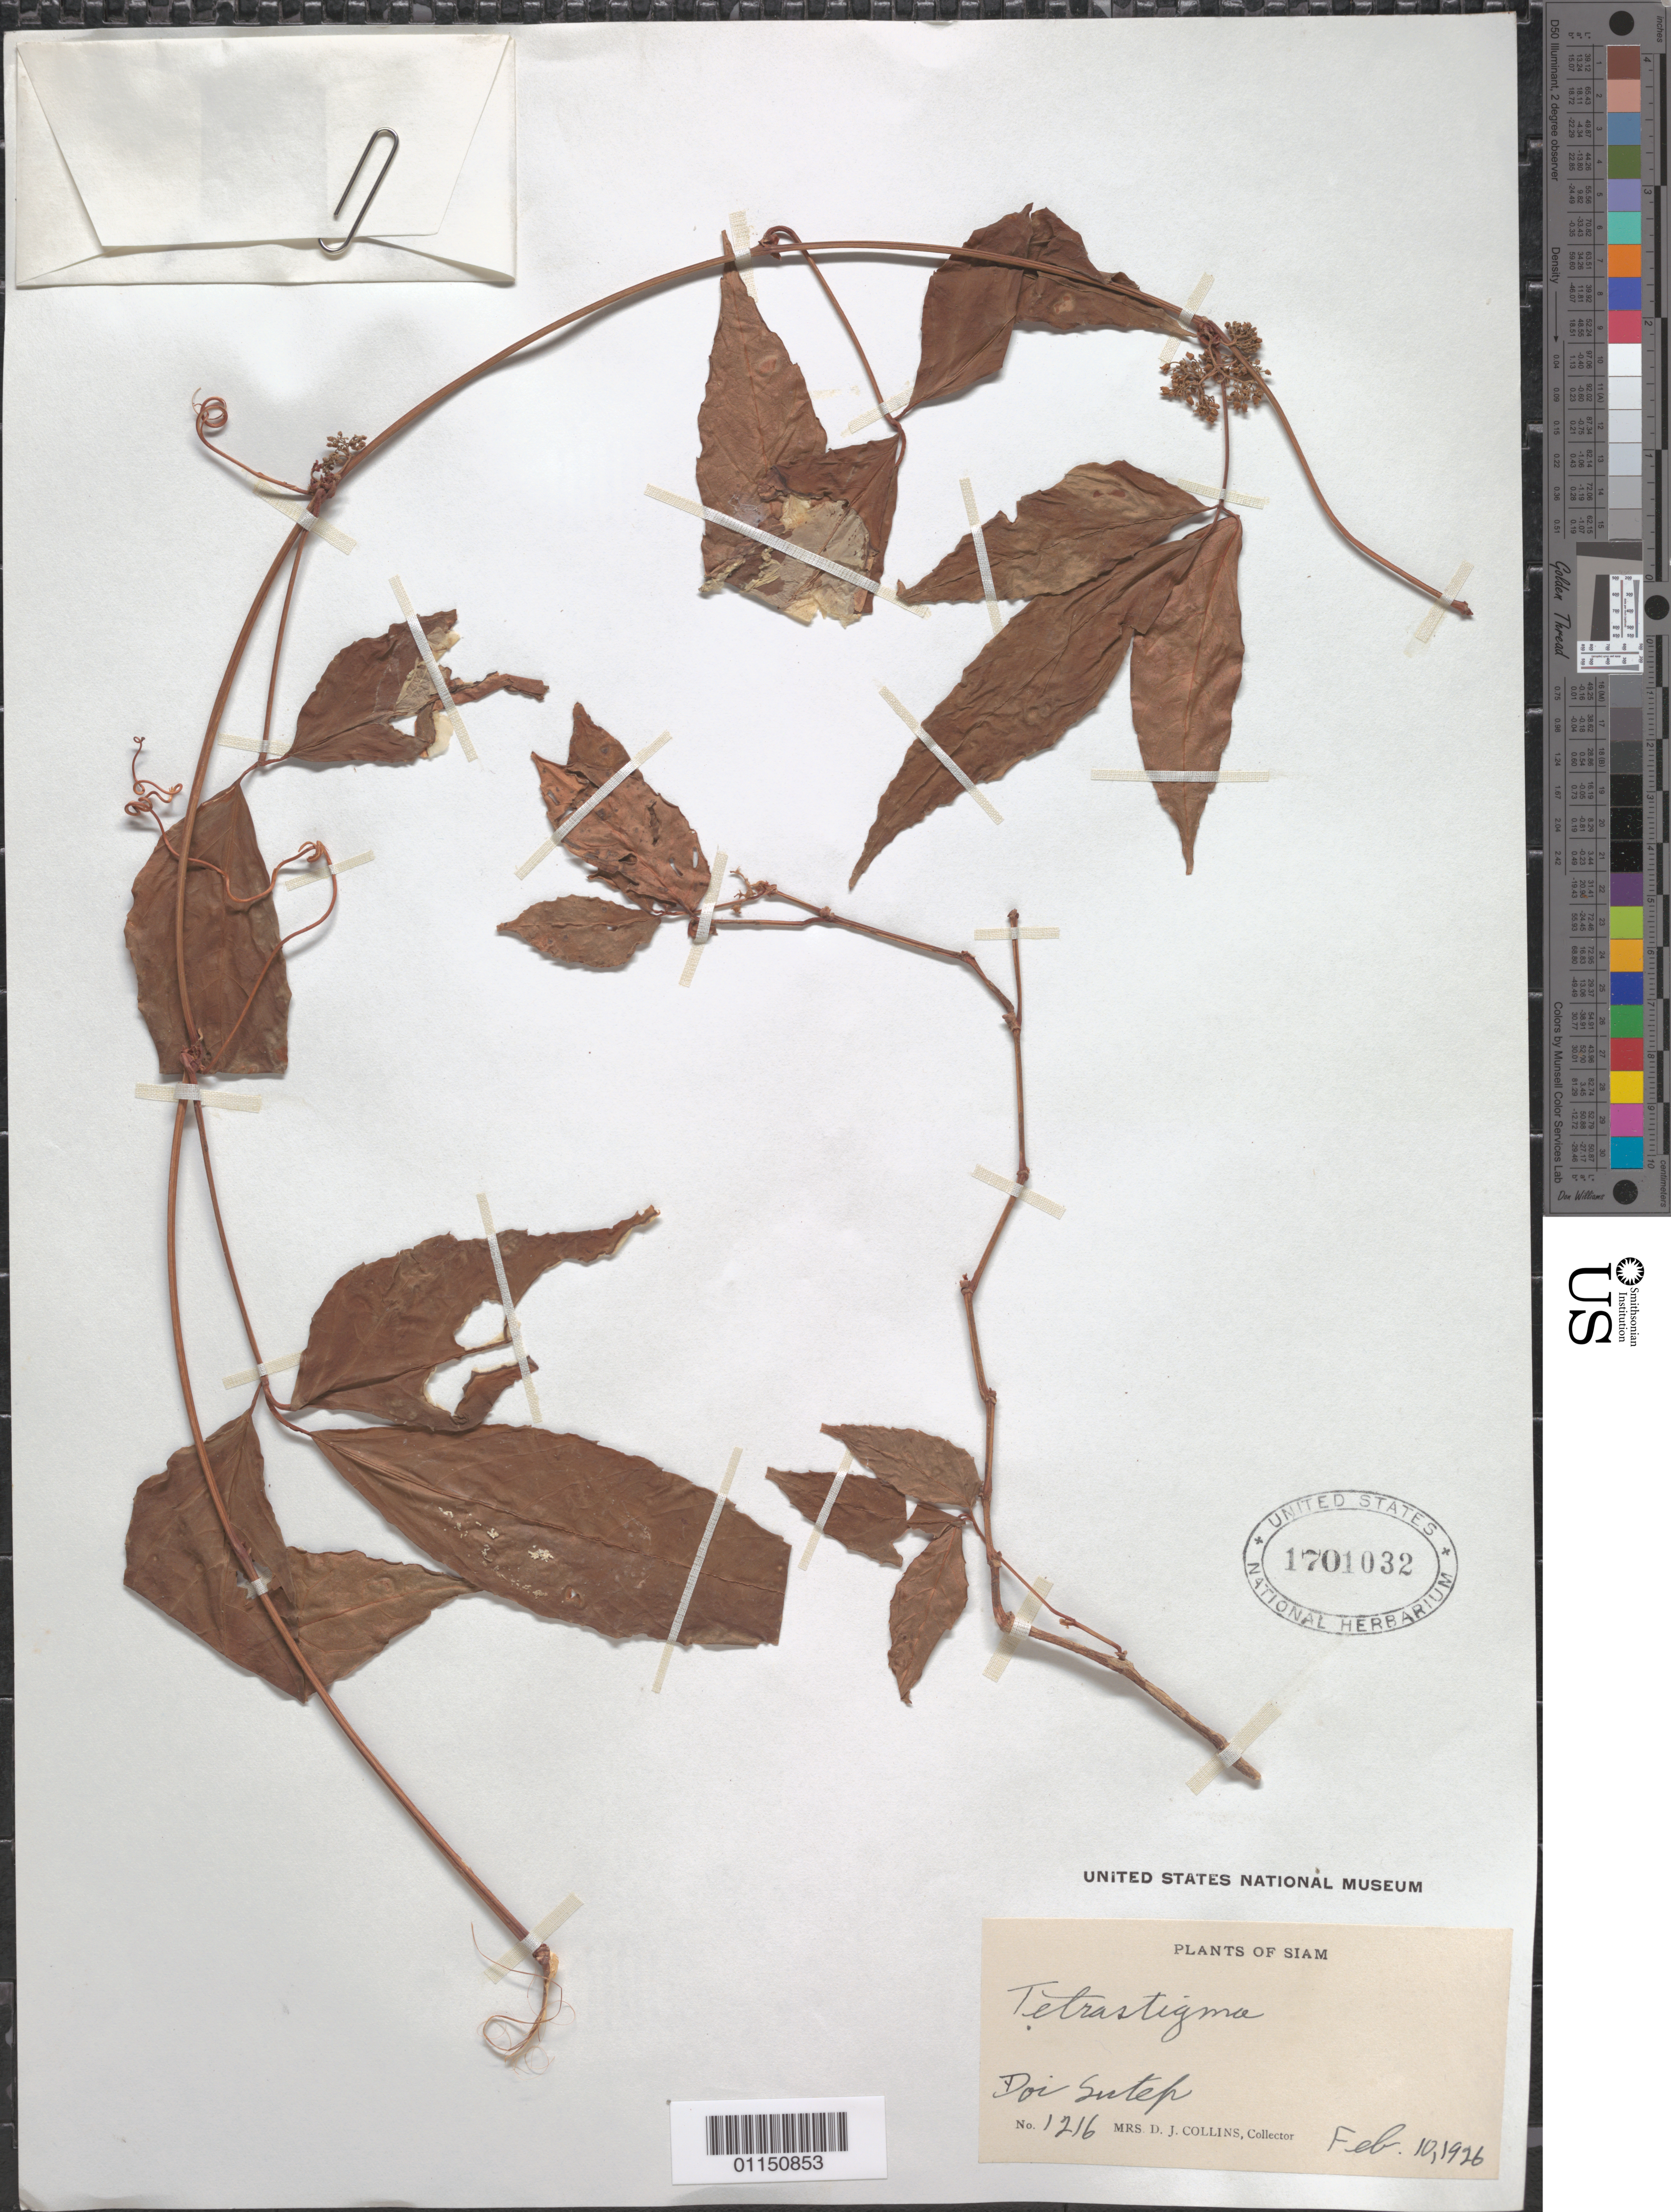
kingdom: Plantae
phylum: Tracheophyta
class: Magnoliopsida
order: Vitales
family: Vitaceae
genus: Tetrastigma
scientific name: Tetrastigma sp.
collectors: Mrs. D. J. Collins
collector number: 1216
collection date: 1926-02-10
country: Thailand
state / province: Chiang Mai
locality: Doi Suthep.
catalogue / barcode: US 1701032